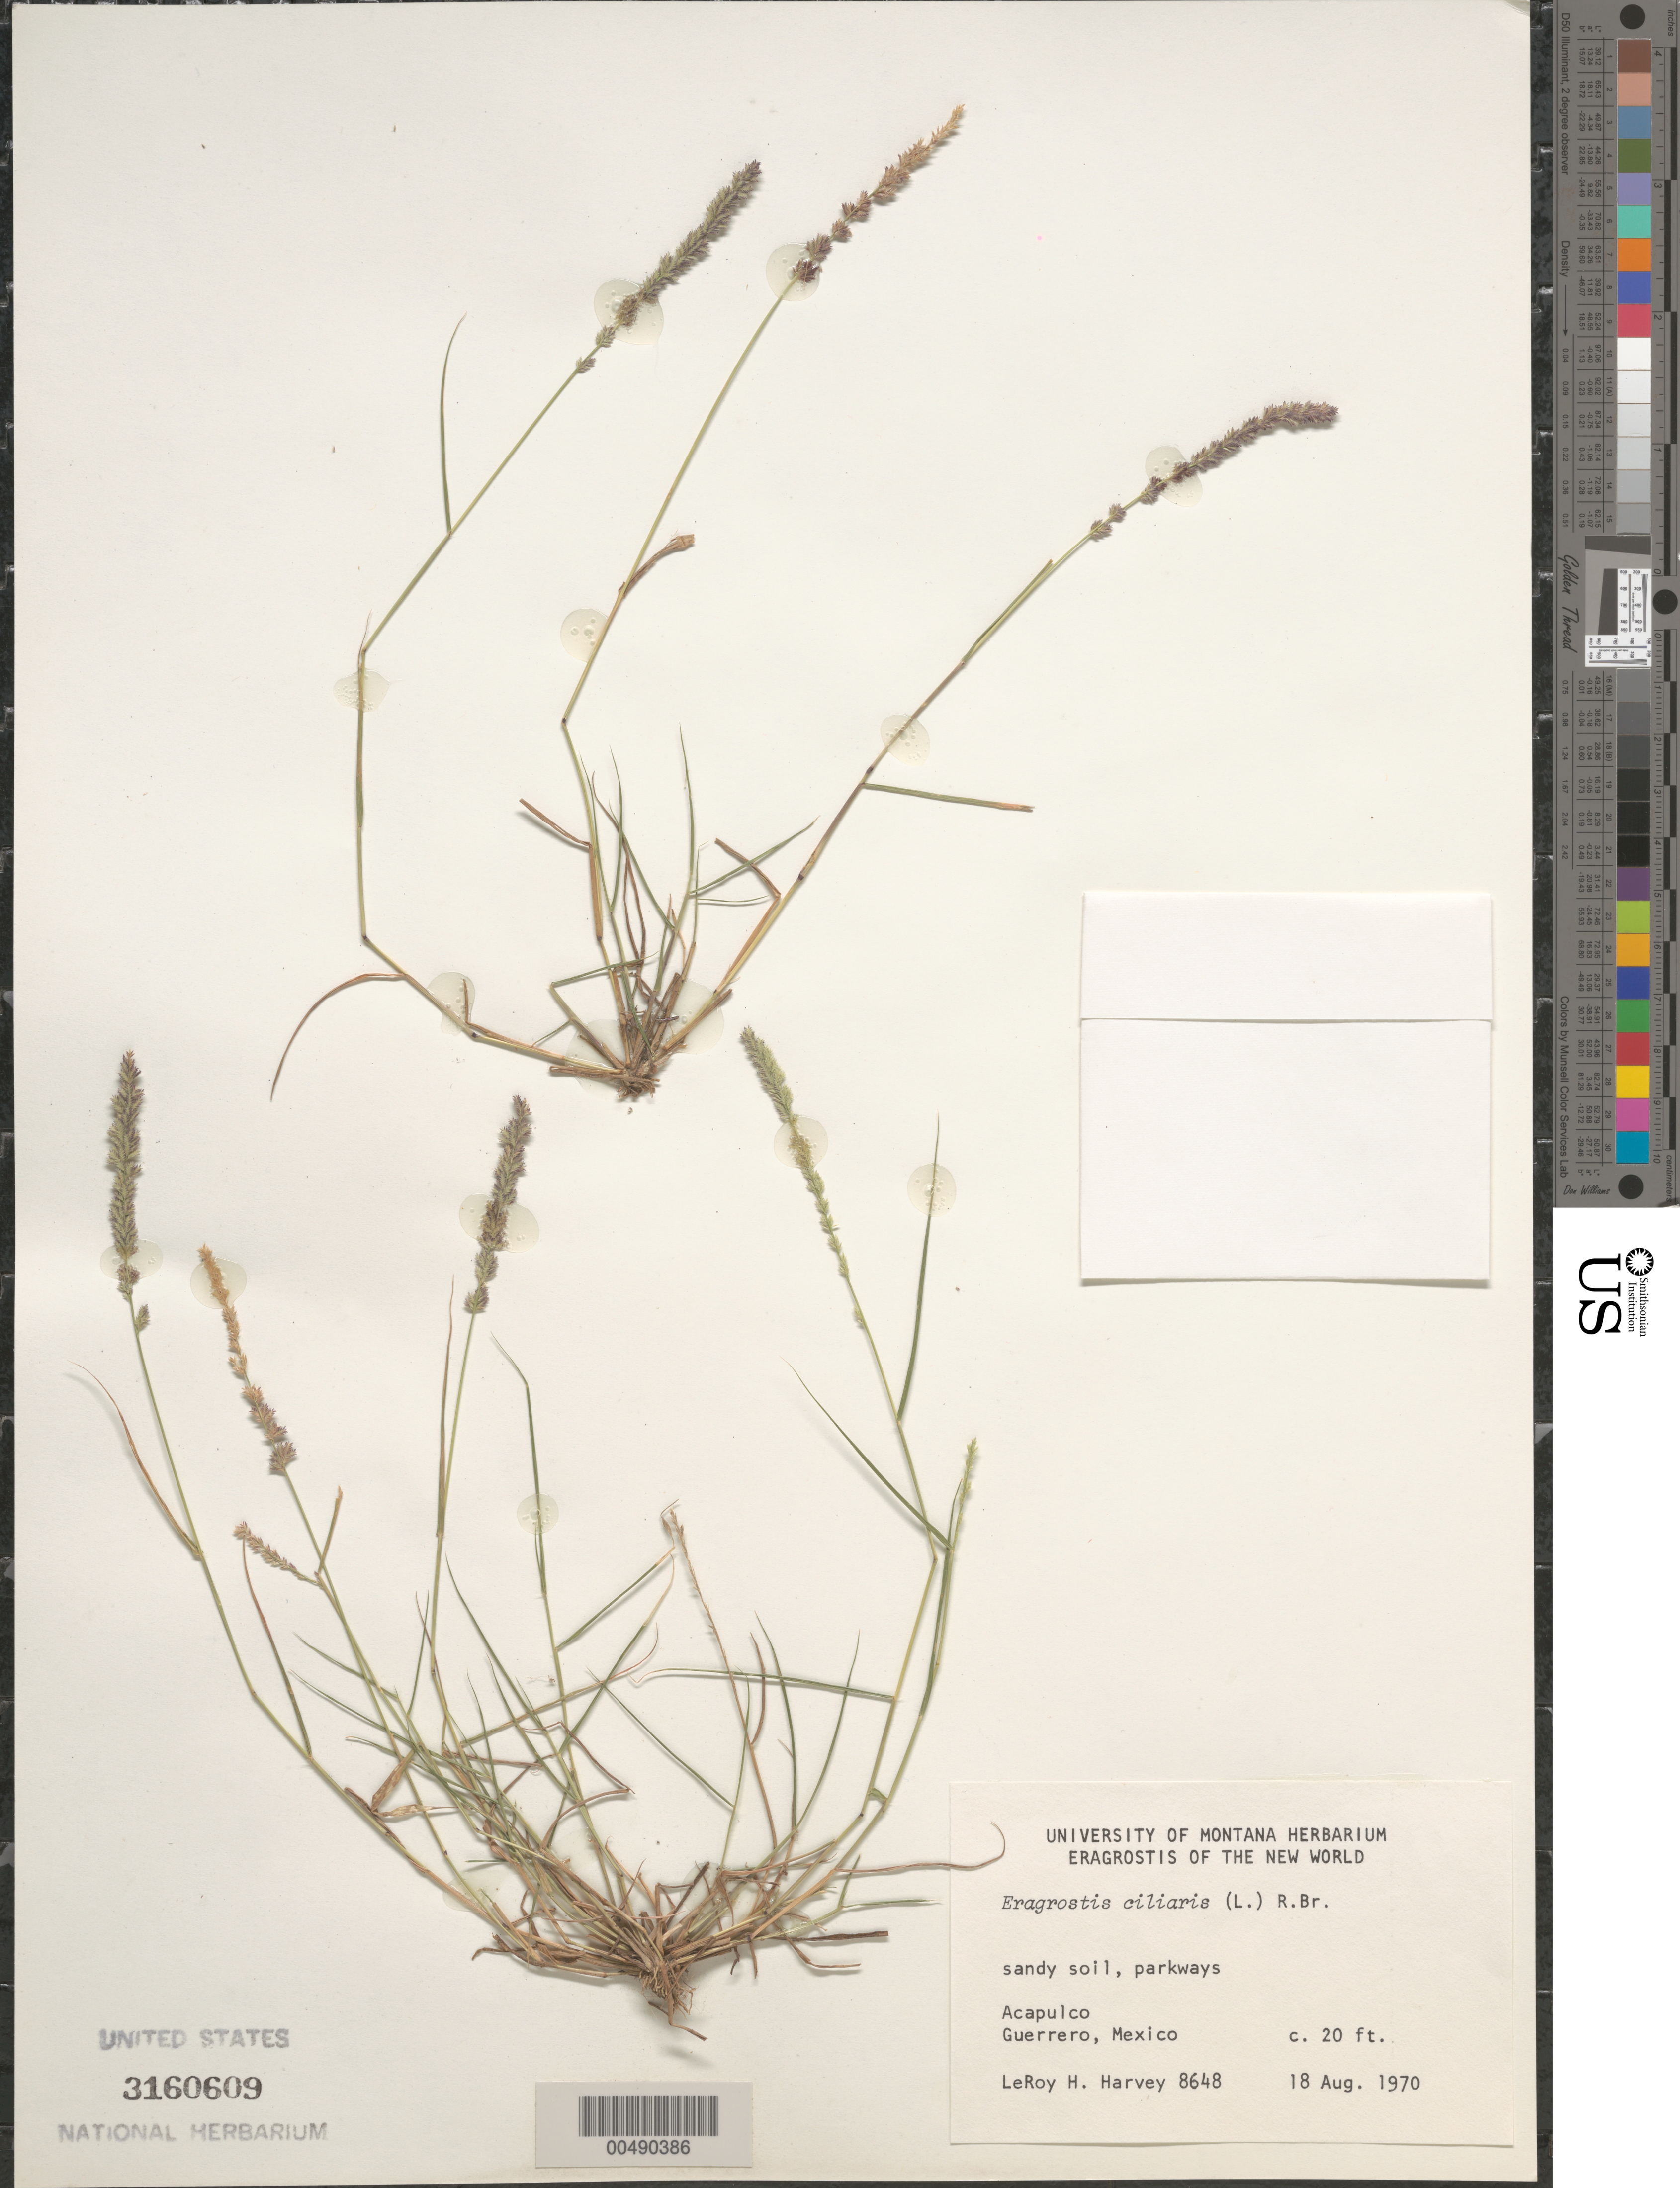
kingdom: Plantae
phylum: Tracheophyta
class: Liliopsida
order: Poales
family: Poaceae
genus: Eragrostis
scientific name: Eragrostis ciliaris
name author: (L.) R. Br.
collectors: L. H. Harvey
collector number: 8648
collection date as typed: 18 Aug 1970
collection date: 1970-08-18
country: Mexico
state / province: Guerrero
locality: Acapulco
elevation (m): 6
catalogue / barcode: US 3160609